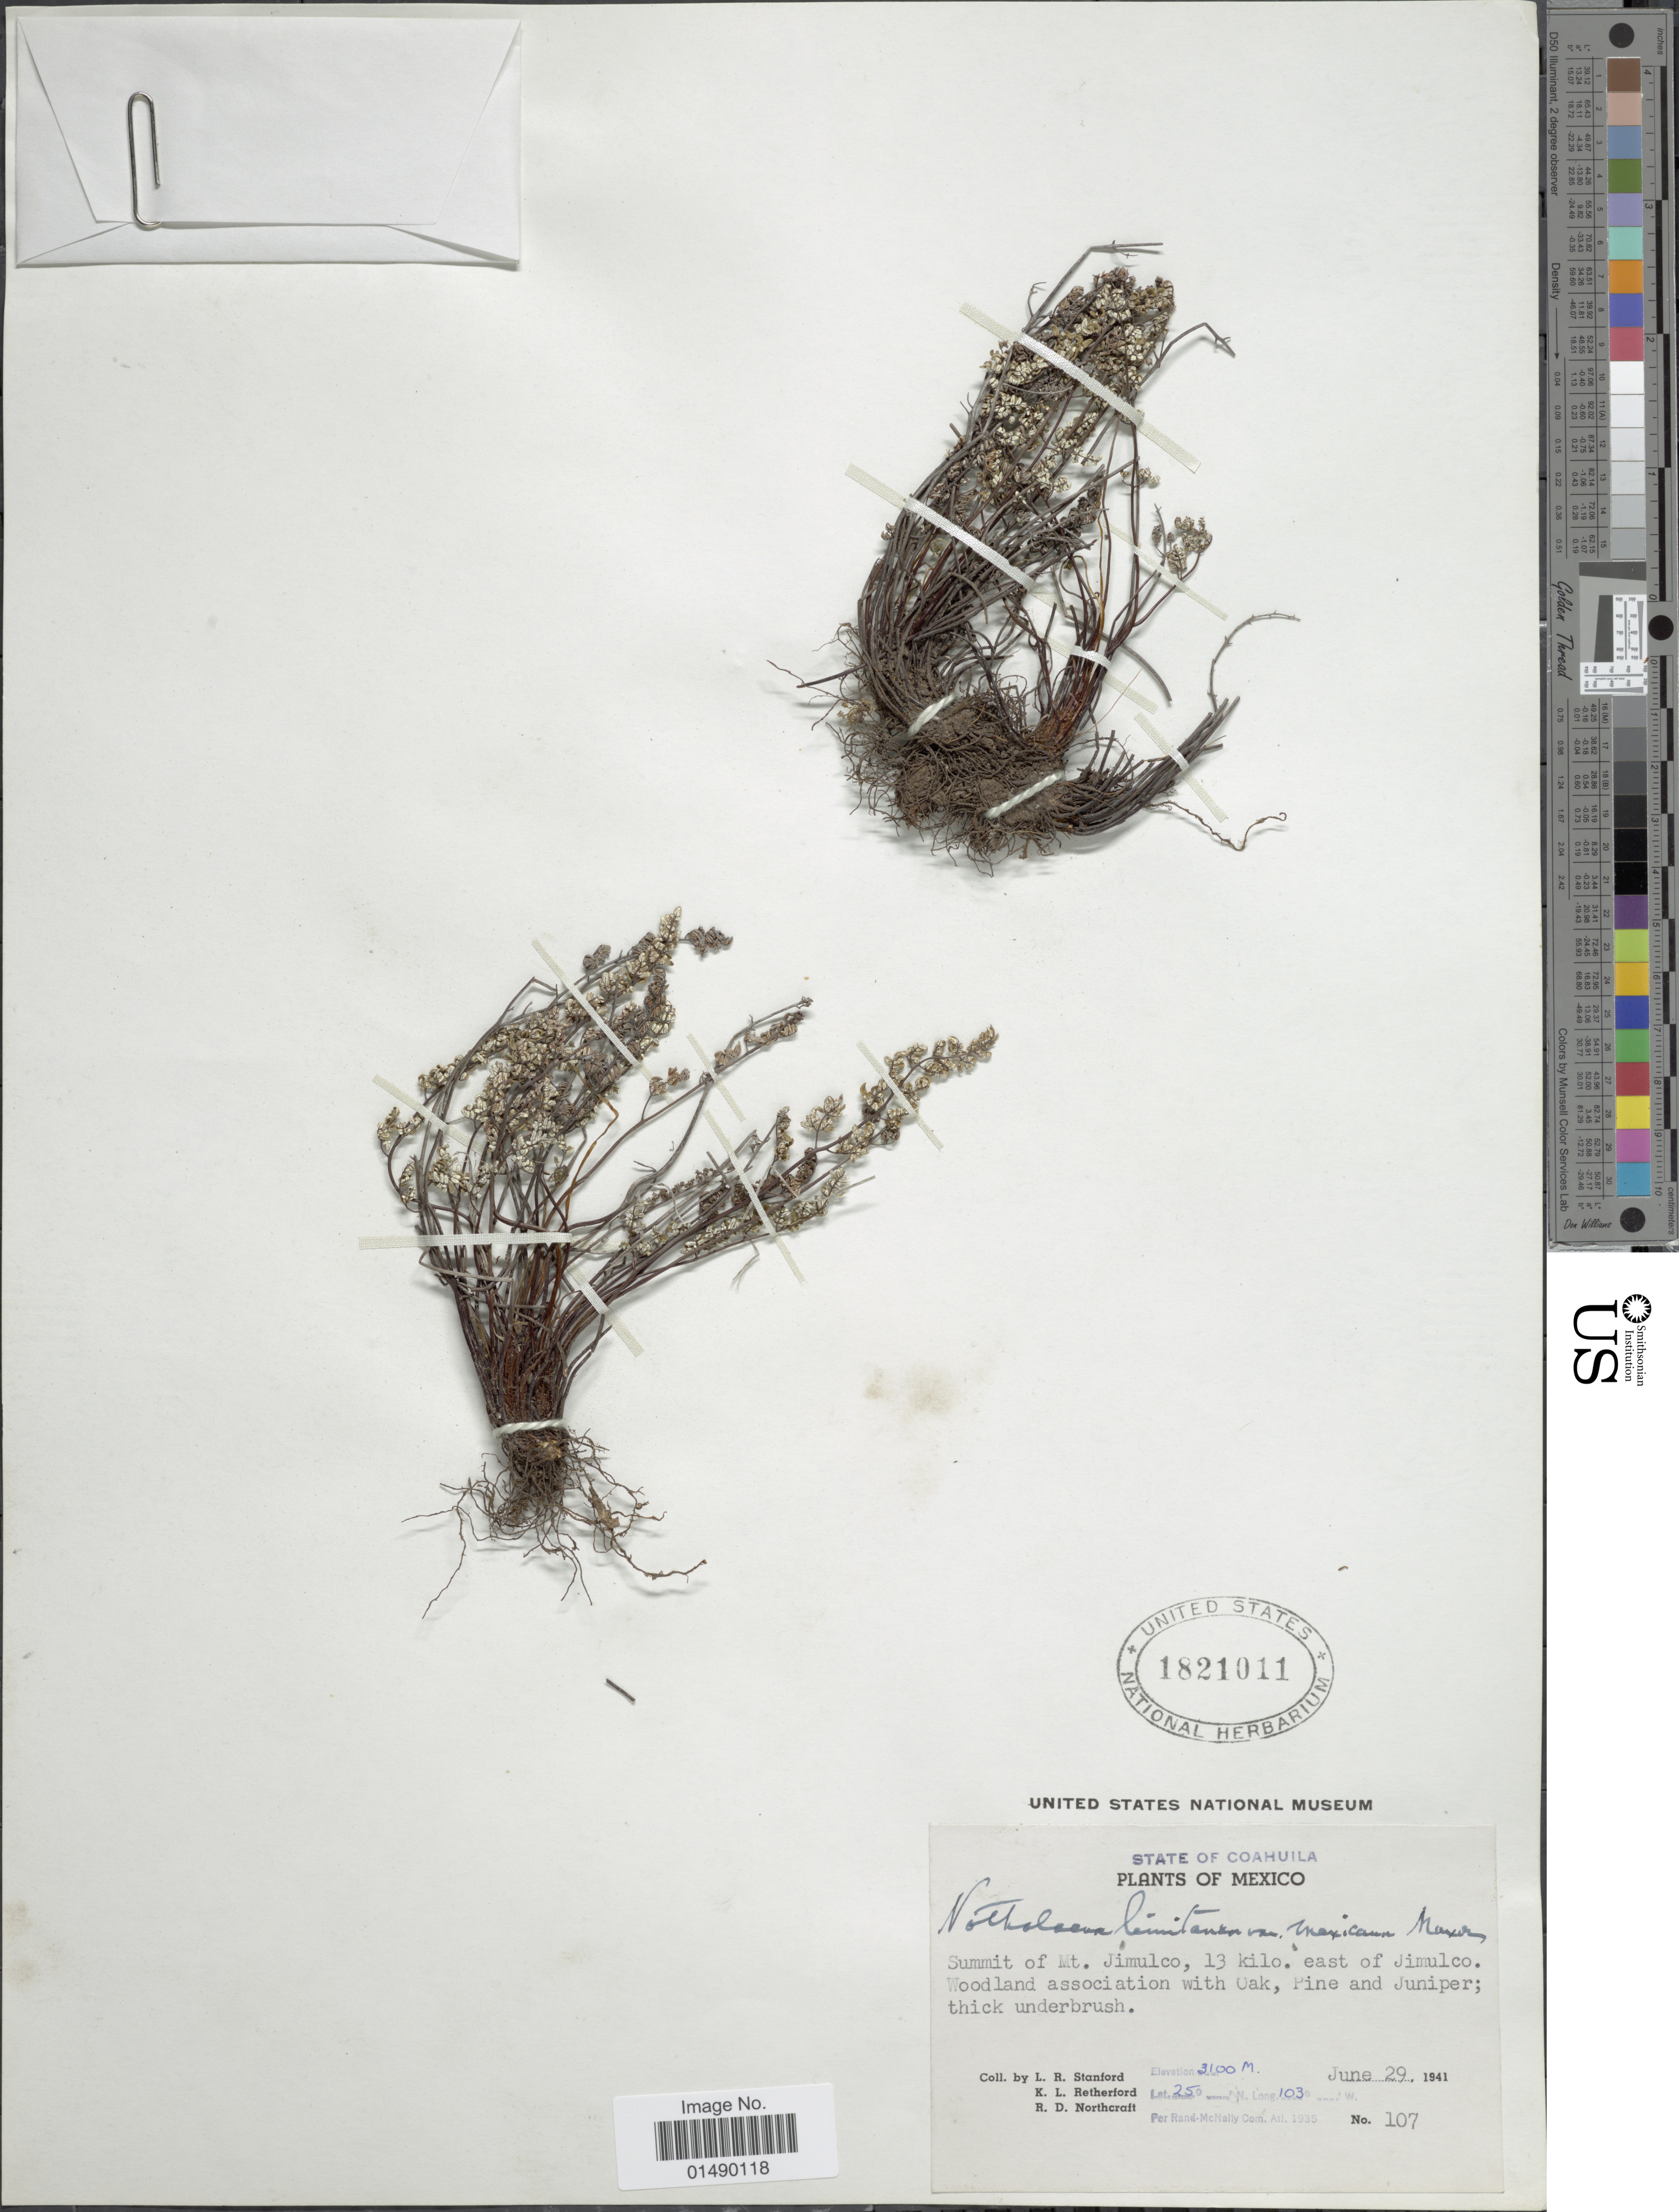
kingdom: Plantae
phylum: Tracheophyta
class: Polypodiopsida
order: Polypodiales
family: Pteridaceae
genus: Argyrochosma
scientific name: Argyrochosma limitanea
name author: (Maxon) Windham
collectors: L. R. Stanford, K. Retherford & R. Northcraft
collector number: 107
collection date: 1941-06-29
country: Mexico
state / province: Coahuila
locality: Mexico, summit of Mt. Jimulco, 13 kilo. east of Jimulco.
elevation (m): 3100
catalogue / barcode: US 1821011